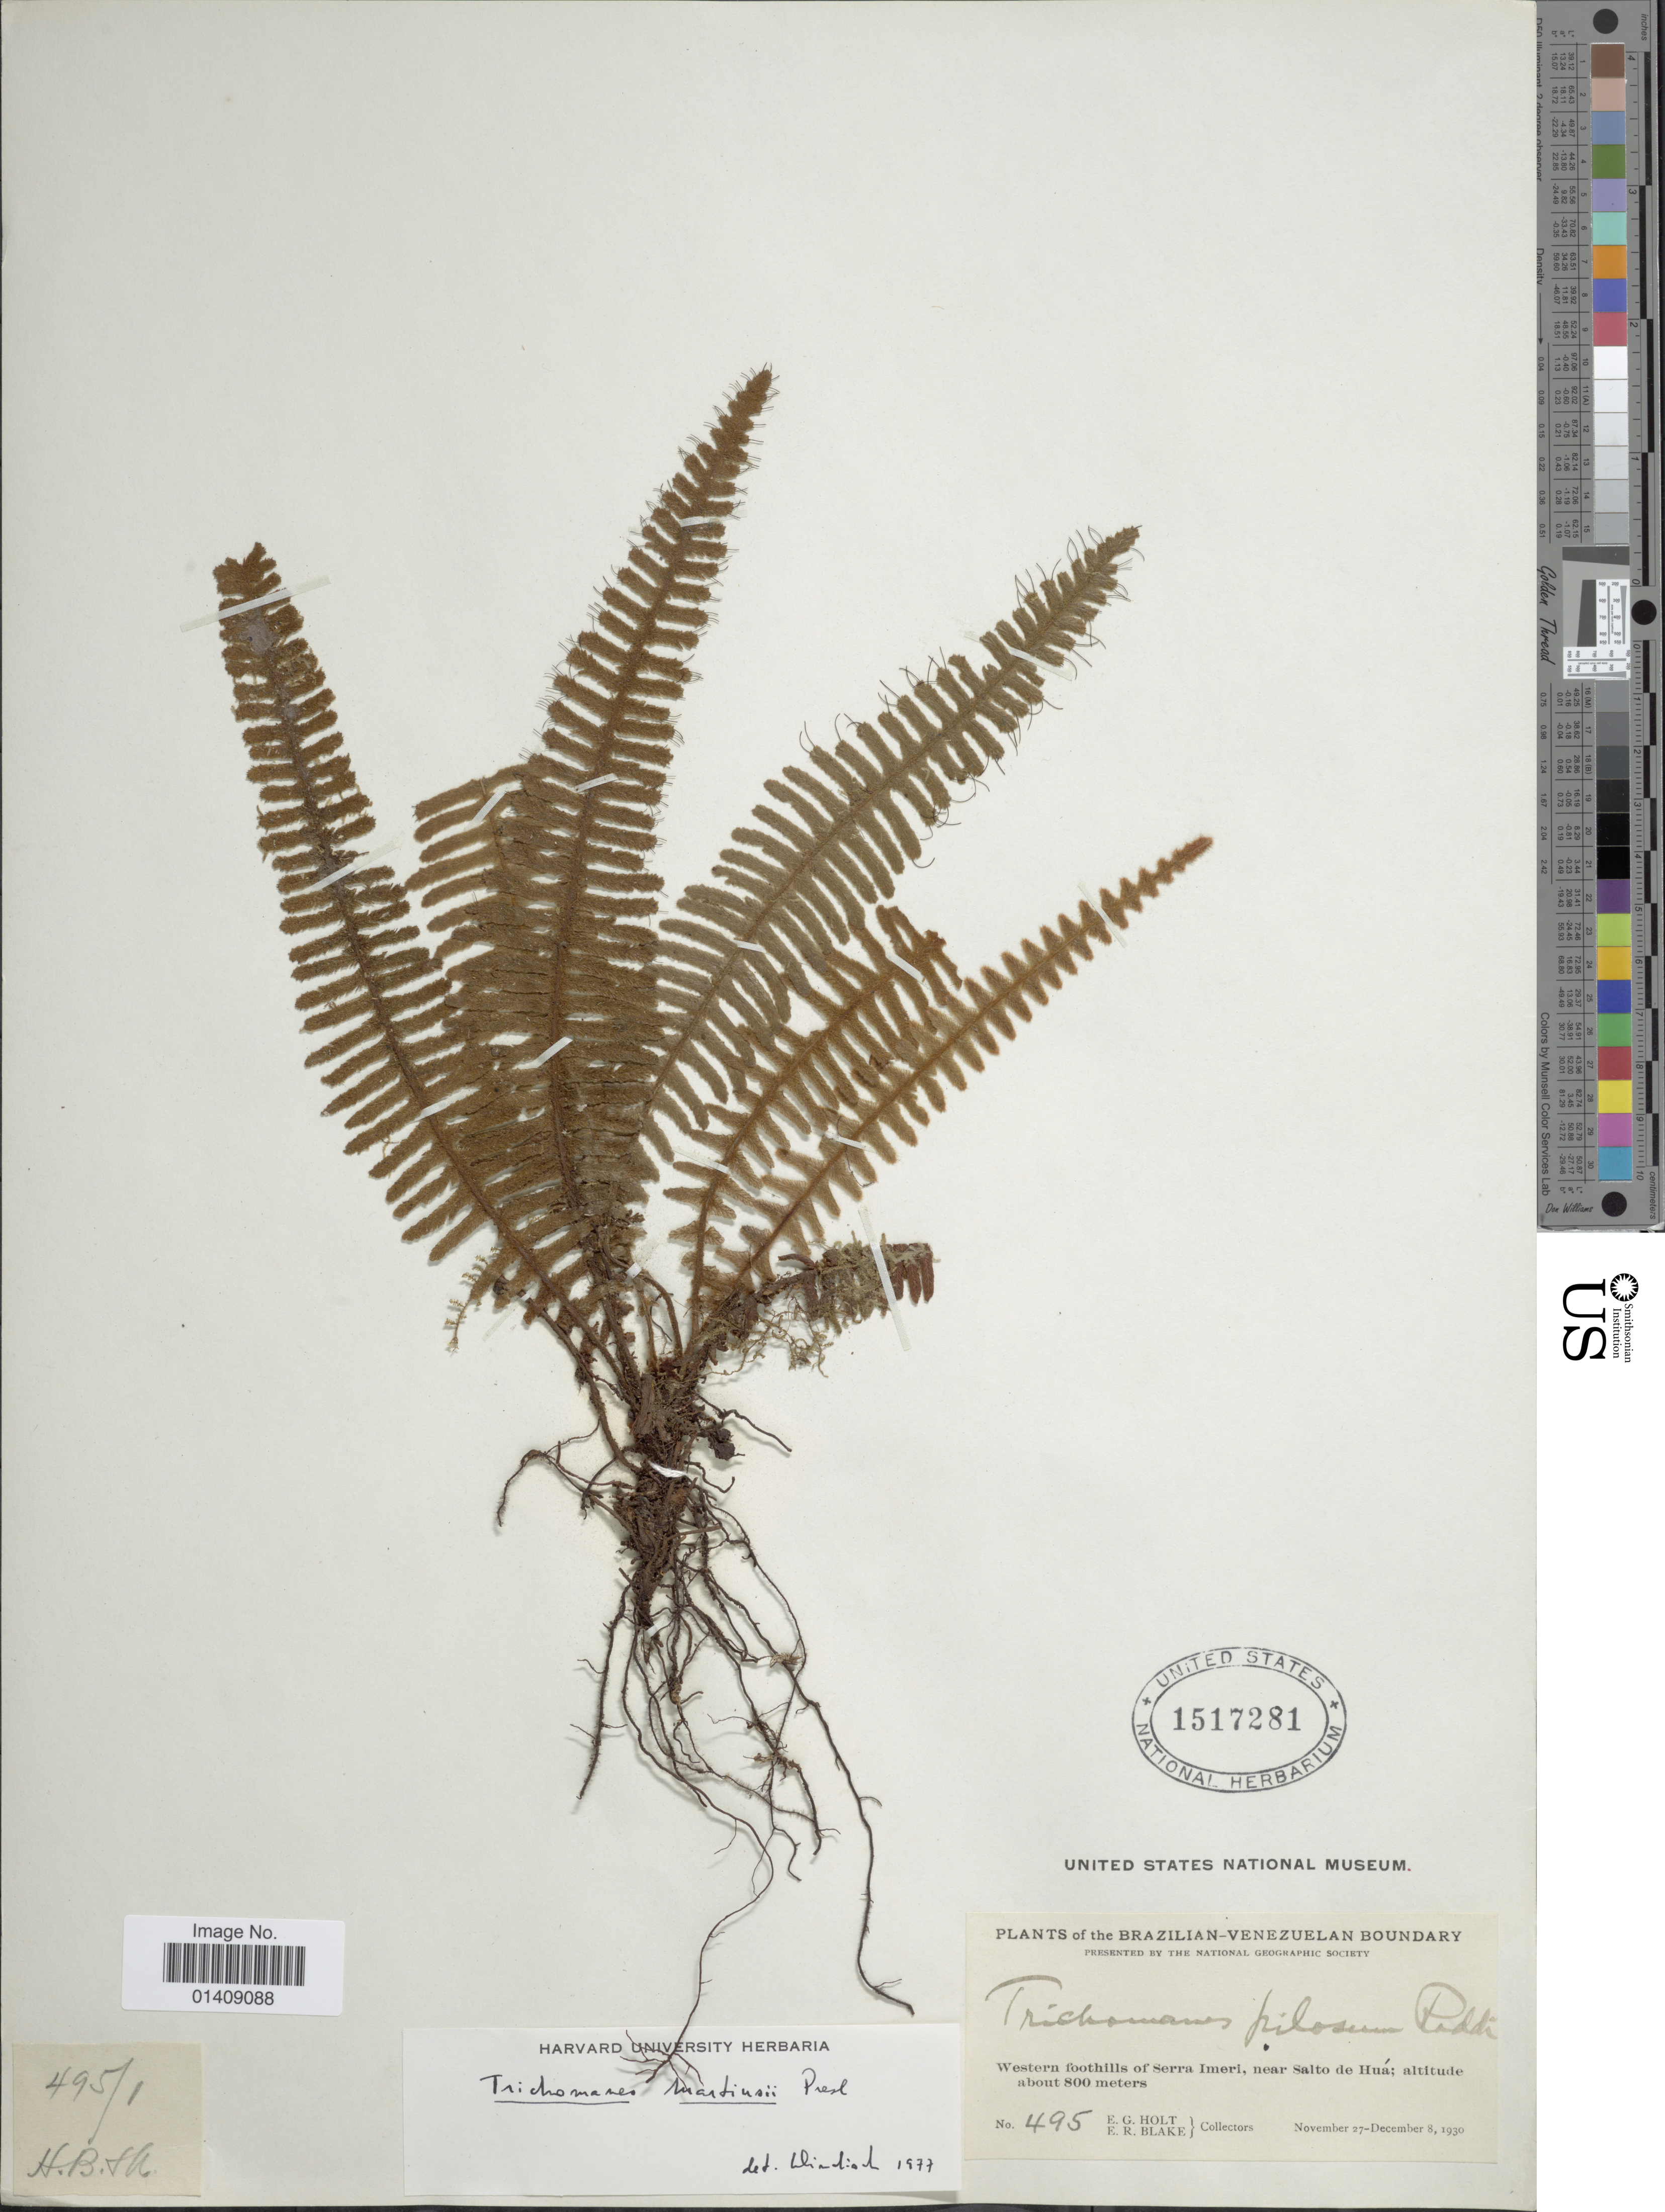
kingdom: Plantae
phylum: Tracheophyta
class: Polypodiopsida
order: Hymenophyllales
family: Hymenophyllaceae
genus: Trichomanes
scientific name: Trichomanes martiusii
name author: C. Presl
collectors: E. G. Holt & E. R. Blake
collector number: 495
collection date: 1930-11-27/1930-12-08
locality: The Brazilian-Venezuelan Boundary. Western foothills of Serra Imeri, near Salto de Huá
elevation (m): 800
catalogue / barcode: US 1517281